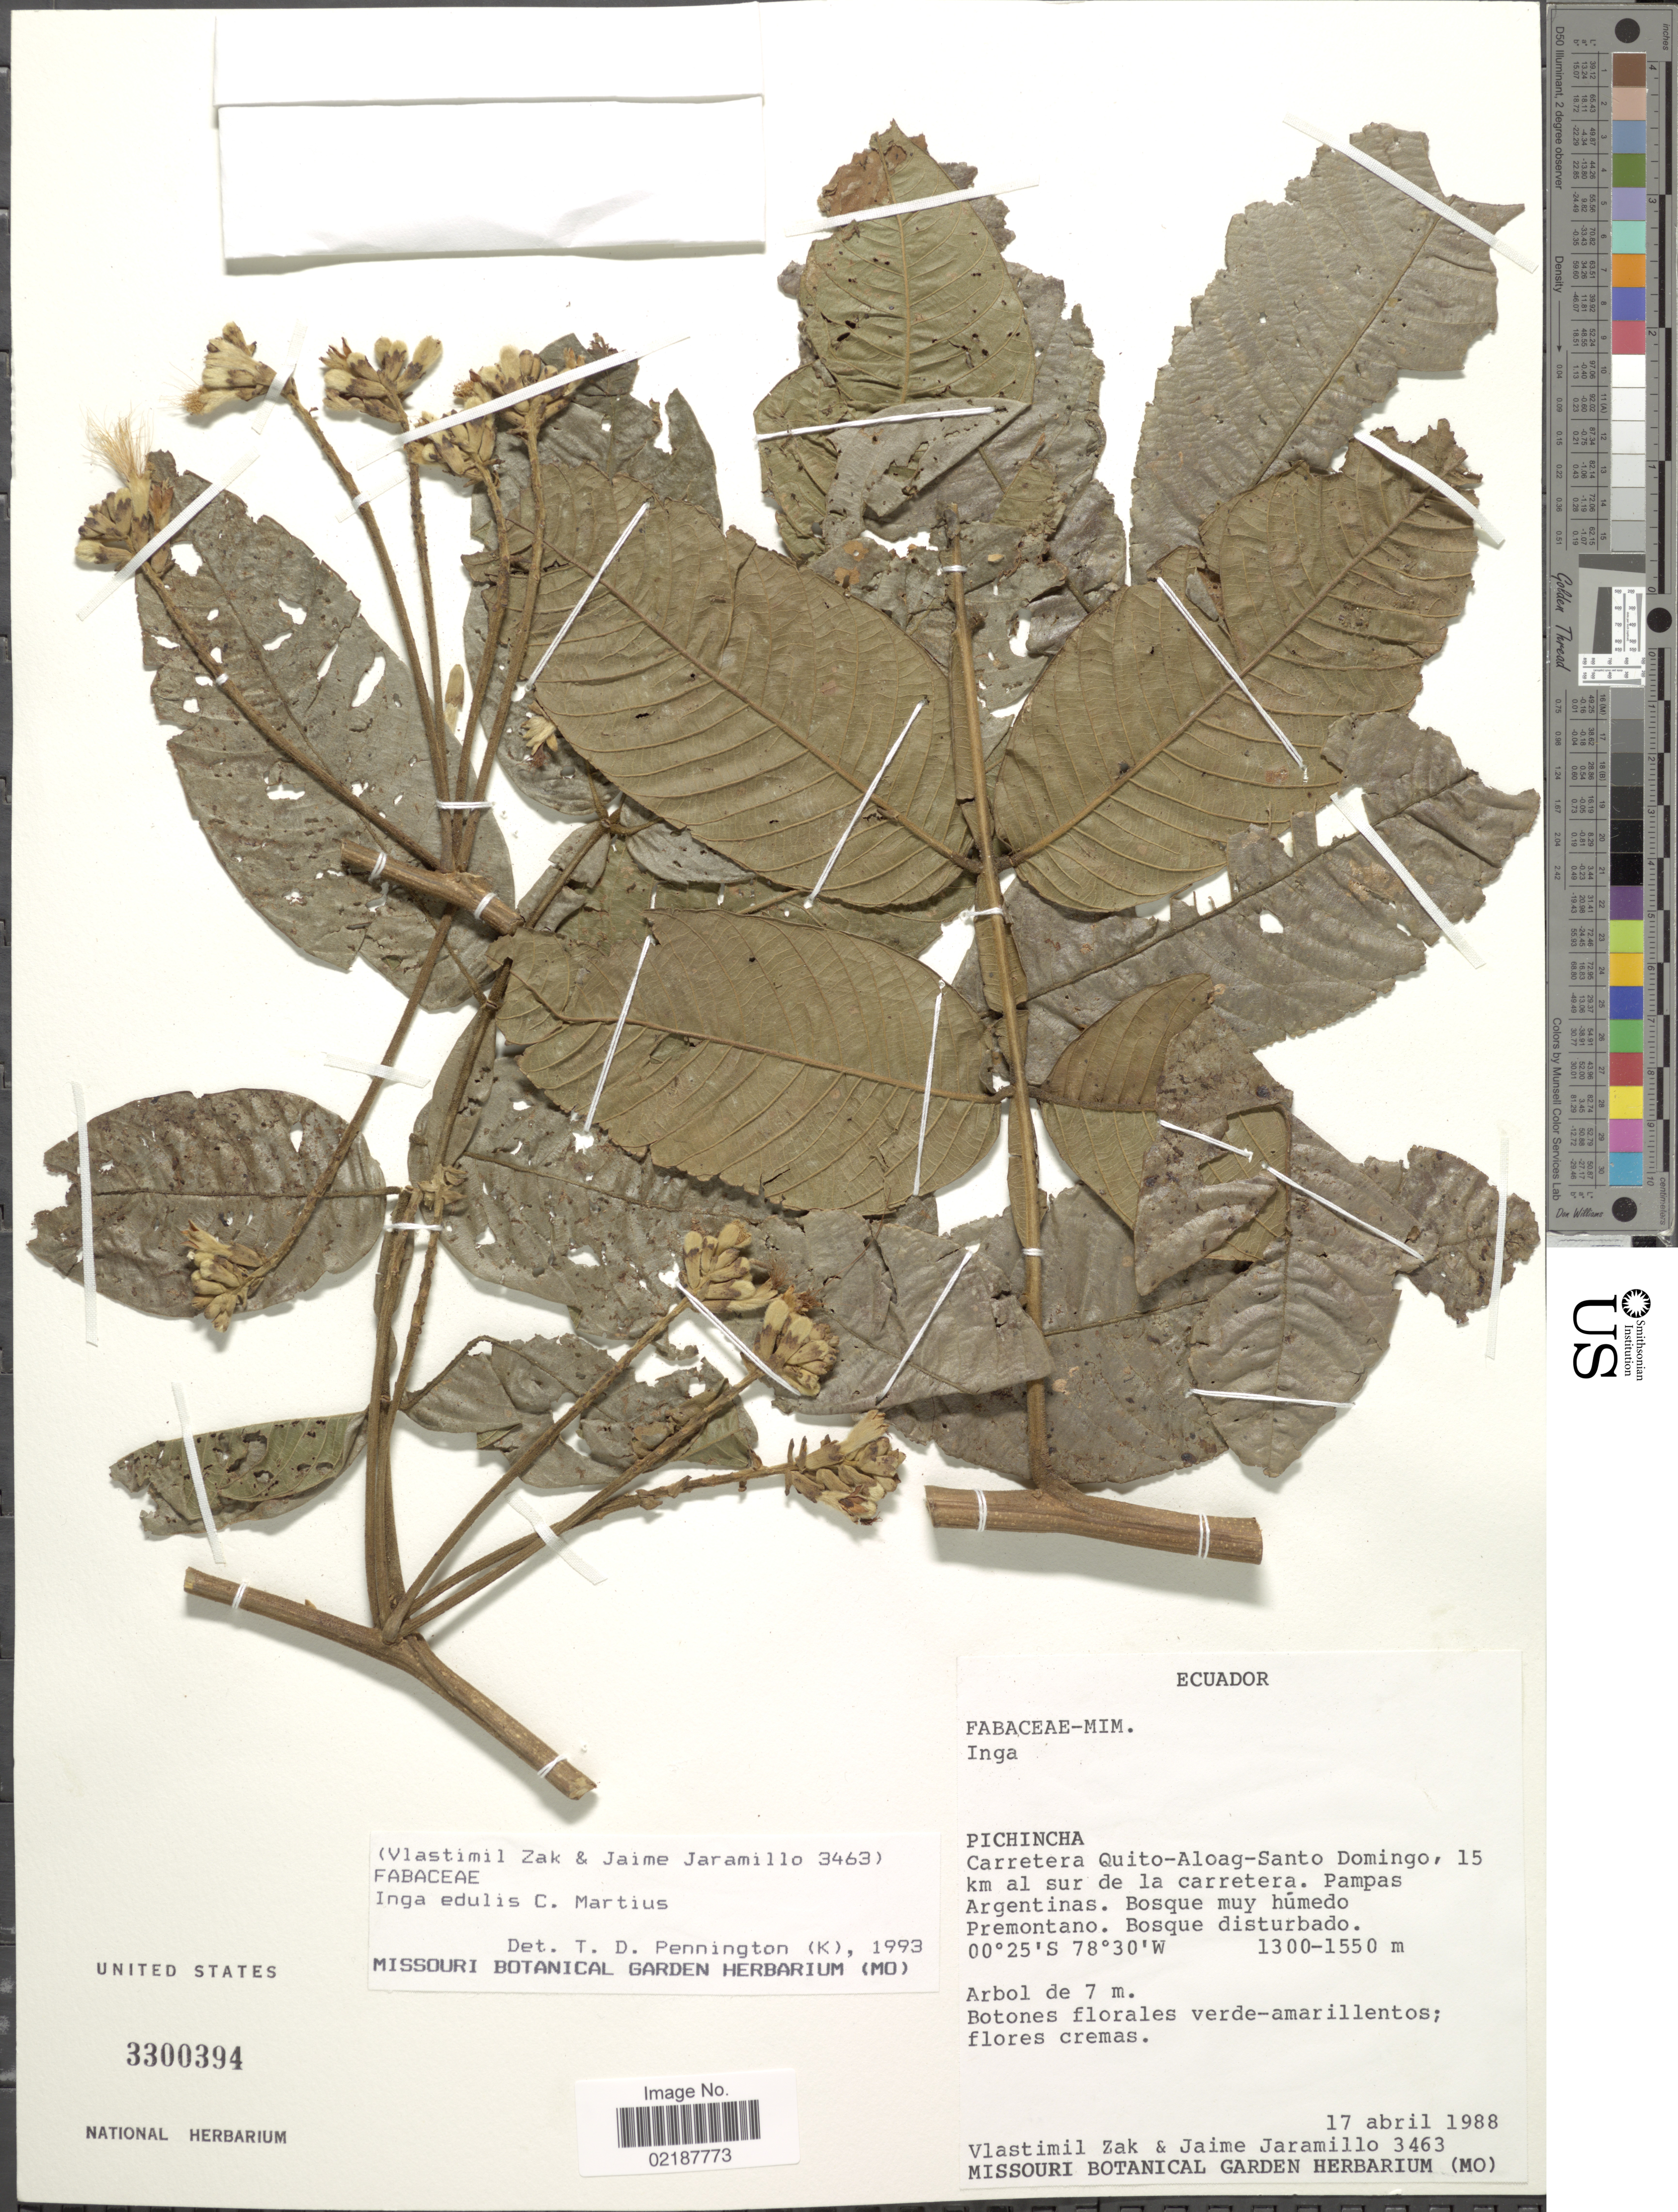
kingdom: Plantae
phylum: Tracheophyta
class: Magnoliopsida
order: Fabales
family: Fabaceae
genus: Inga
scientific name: Inga edulis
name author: Mart.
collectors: V. Zak & J. Jaramillo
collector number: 3463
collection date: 1988-04-17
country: Ecuador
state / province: Pichincha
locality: Carretera Quito-Aloag-Santo Domingo, 15 km al Sur de la carretera, Pampas Argentinas, Bosque muy humedo Premontano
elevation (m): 1300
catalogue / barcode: US 3300394